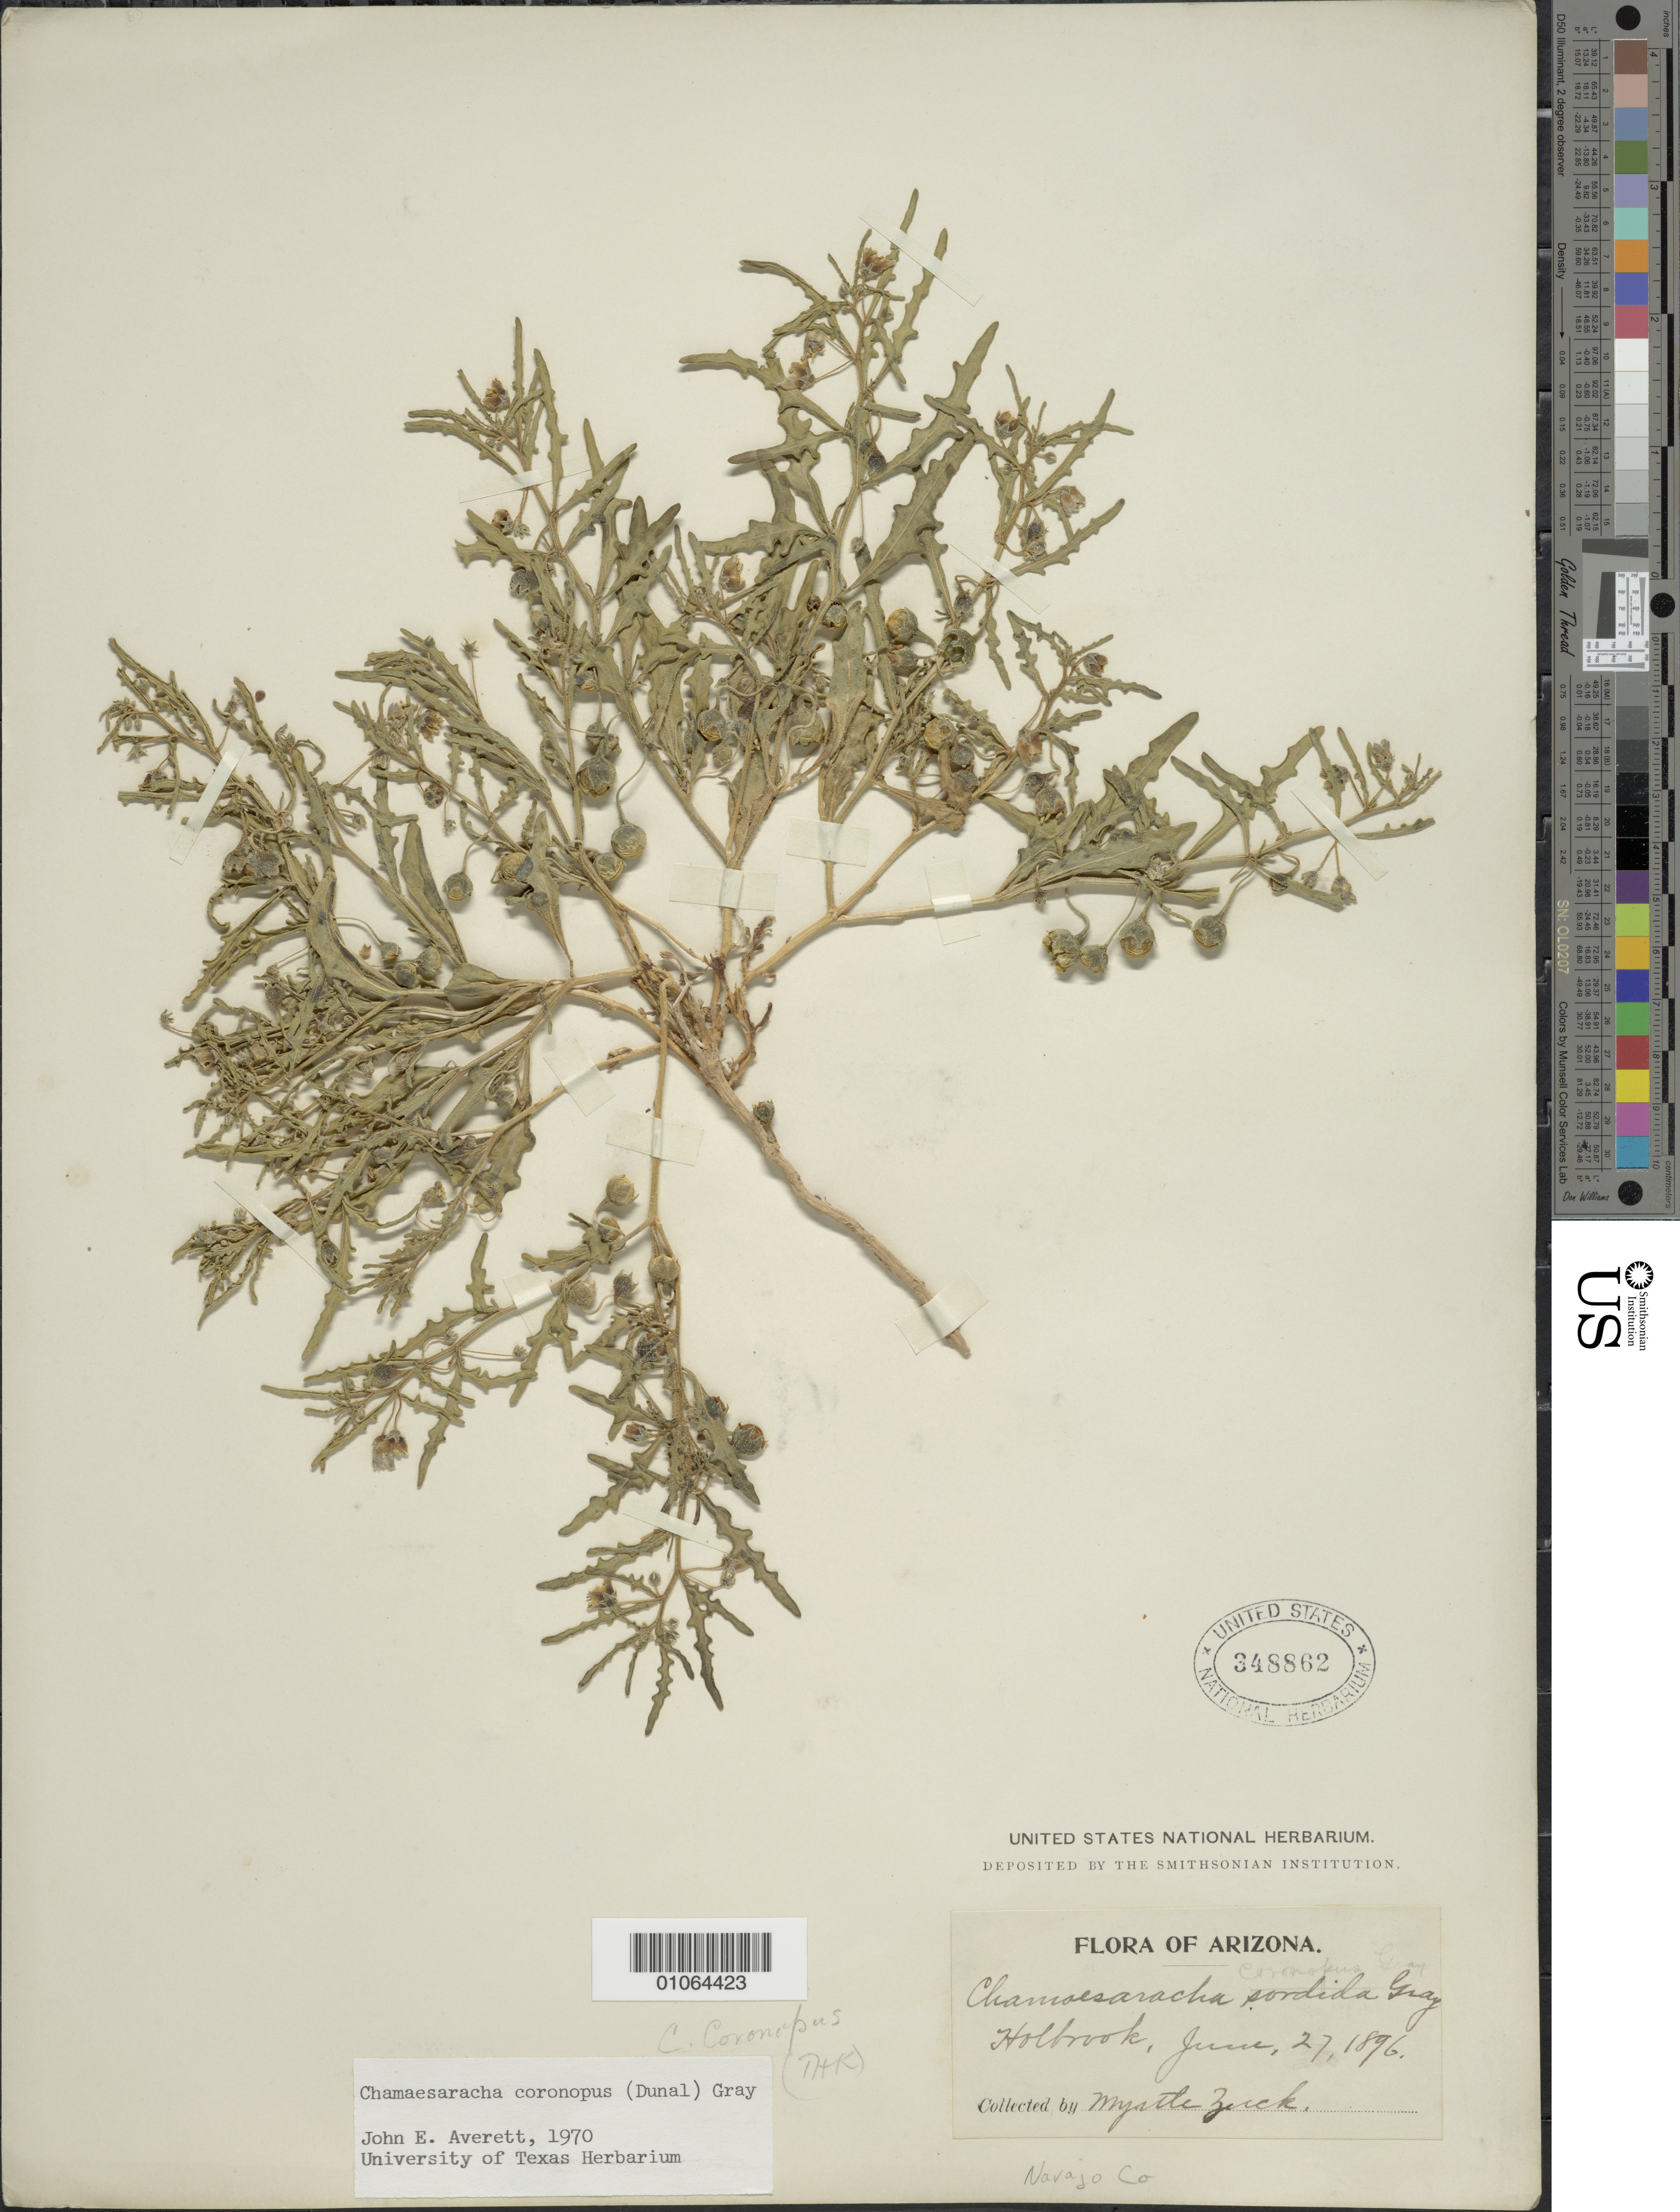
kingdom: Plantae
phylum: Tracheophyta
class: Magnoliopsida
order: Solanales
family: Solanaceae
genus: Chamaesaracha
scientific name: Chamaesaracha coronopus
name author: (Dunal) A. Gray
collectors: M. Zuck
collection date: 1896-06-27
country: United States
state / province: Arizona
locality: Holbrook. Navajo Co.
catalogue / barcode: US 348862